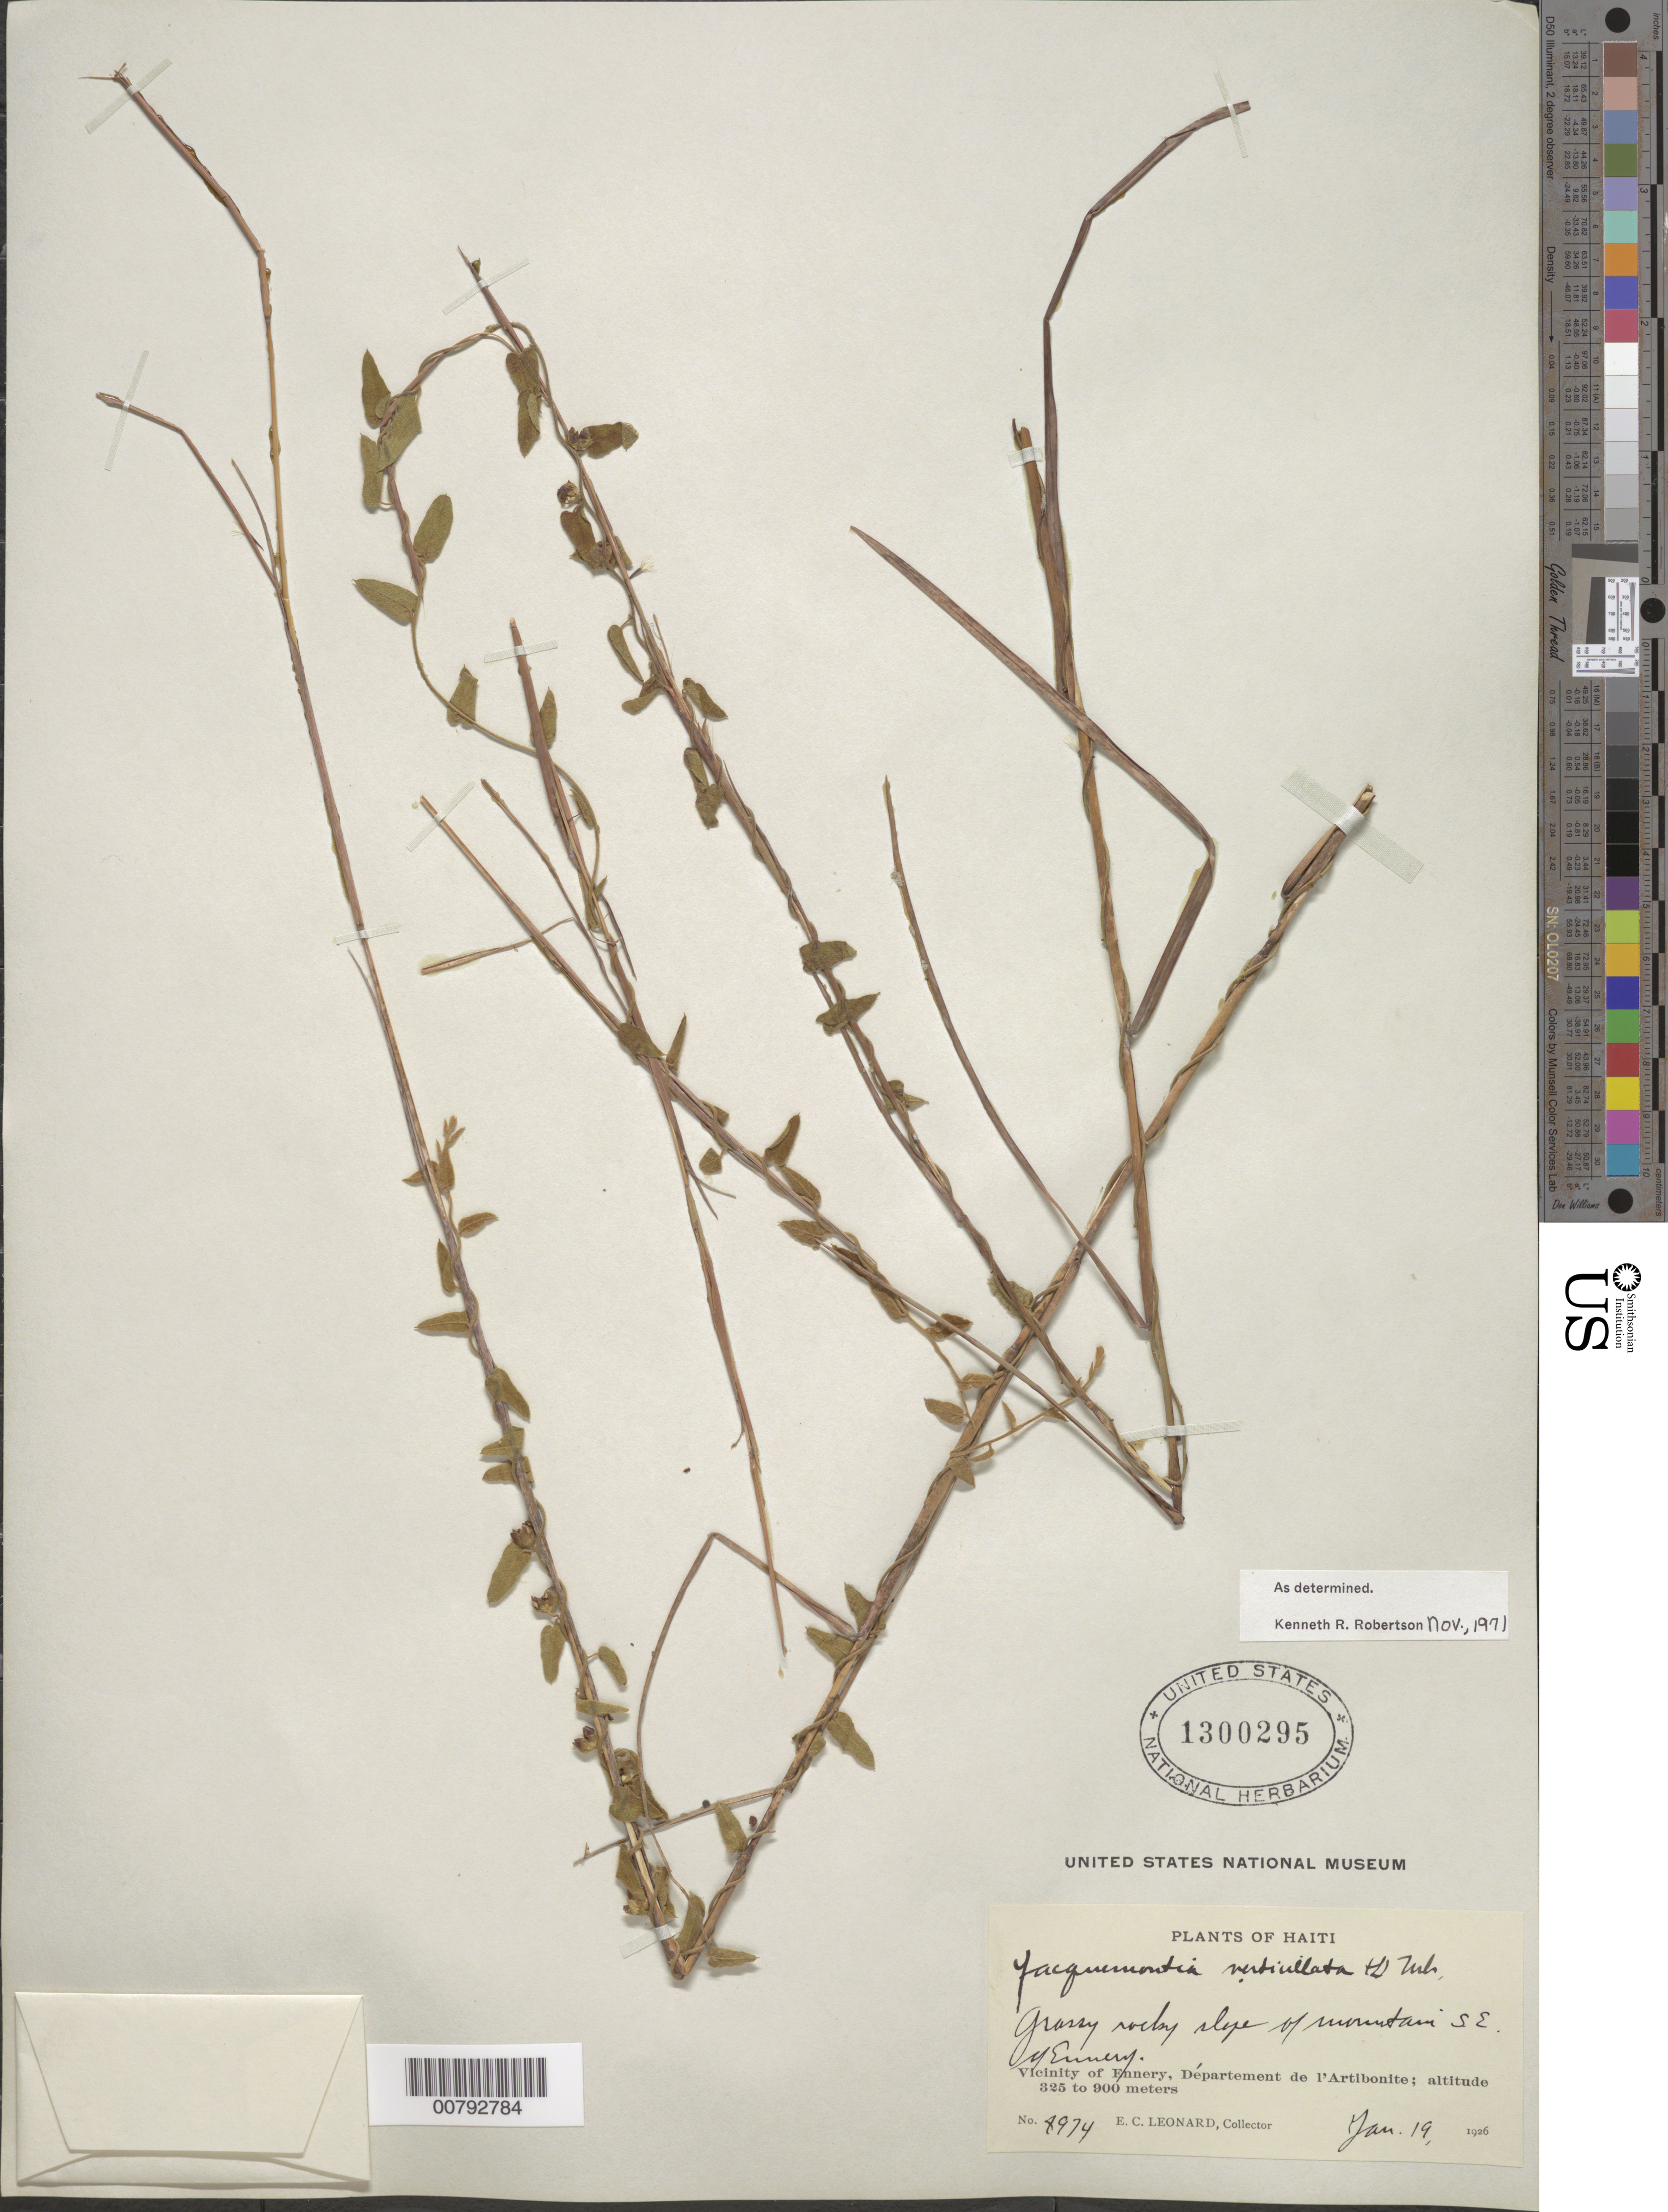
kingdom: Plantae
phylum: Tracheophyta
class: Magnoliopsida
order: Solanales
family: Convolvulaceae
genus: Jacquemontia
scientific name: Jacquemontia verticillata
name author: (L.) Urb.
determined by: Robertson, K. R.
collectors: E. C. Leonard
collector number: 8974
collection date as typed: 19 Jan 1926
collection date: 1926-01-19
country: Haiti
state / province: Artibonite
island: Hispaniola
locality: Vicinity of Ennery, S.E. of Ennery.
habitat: Grassy rocky slope of mountain.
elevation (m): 325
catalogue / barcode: US 1300295